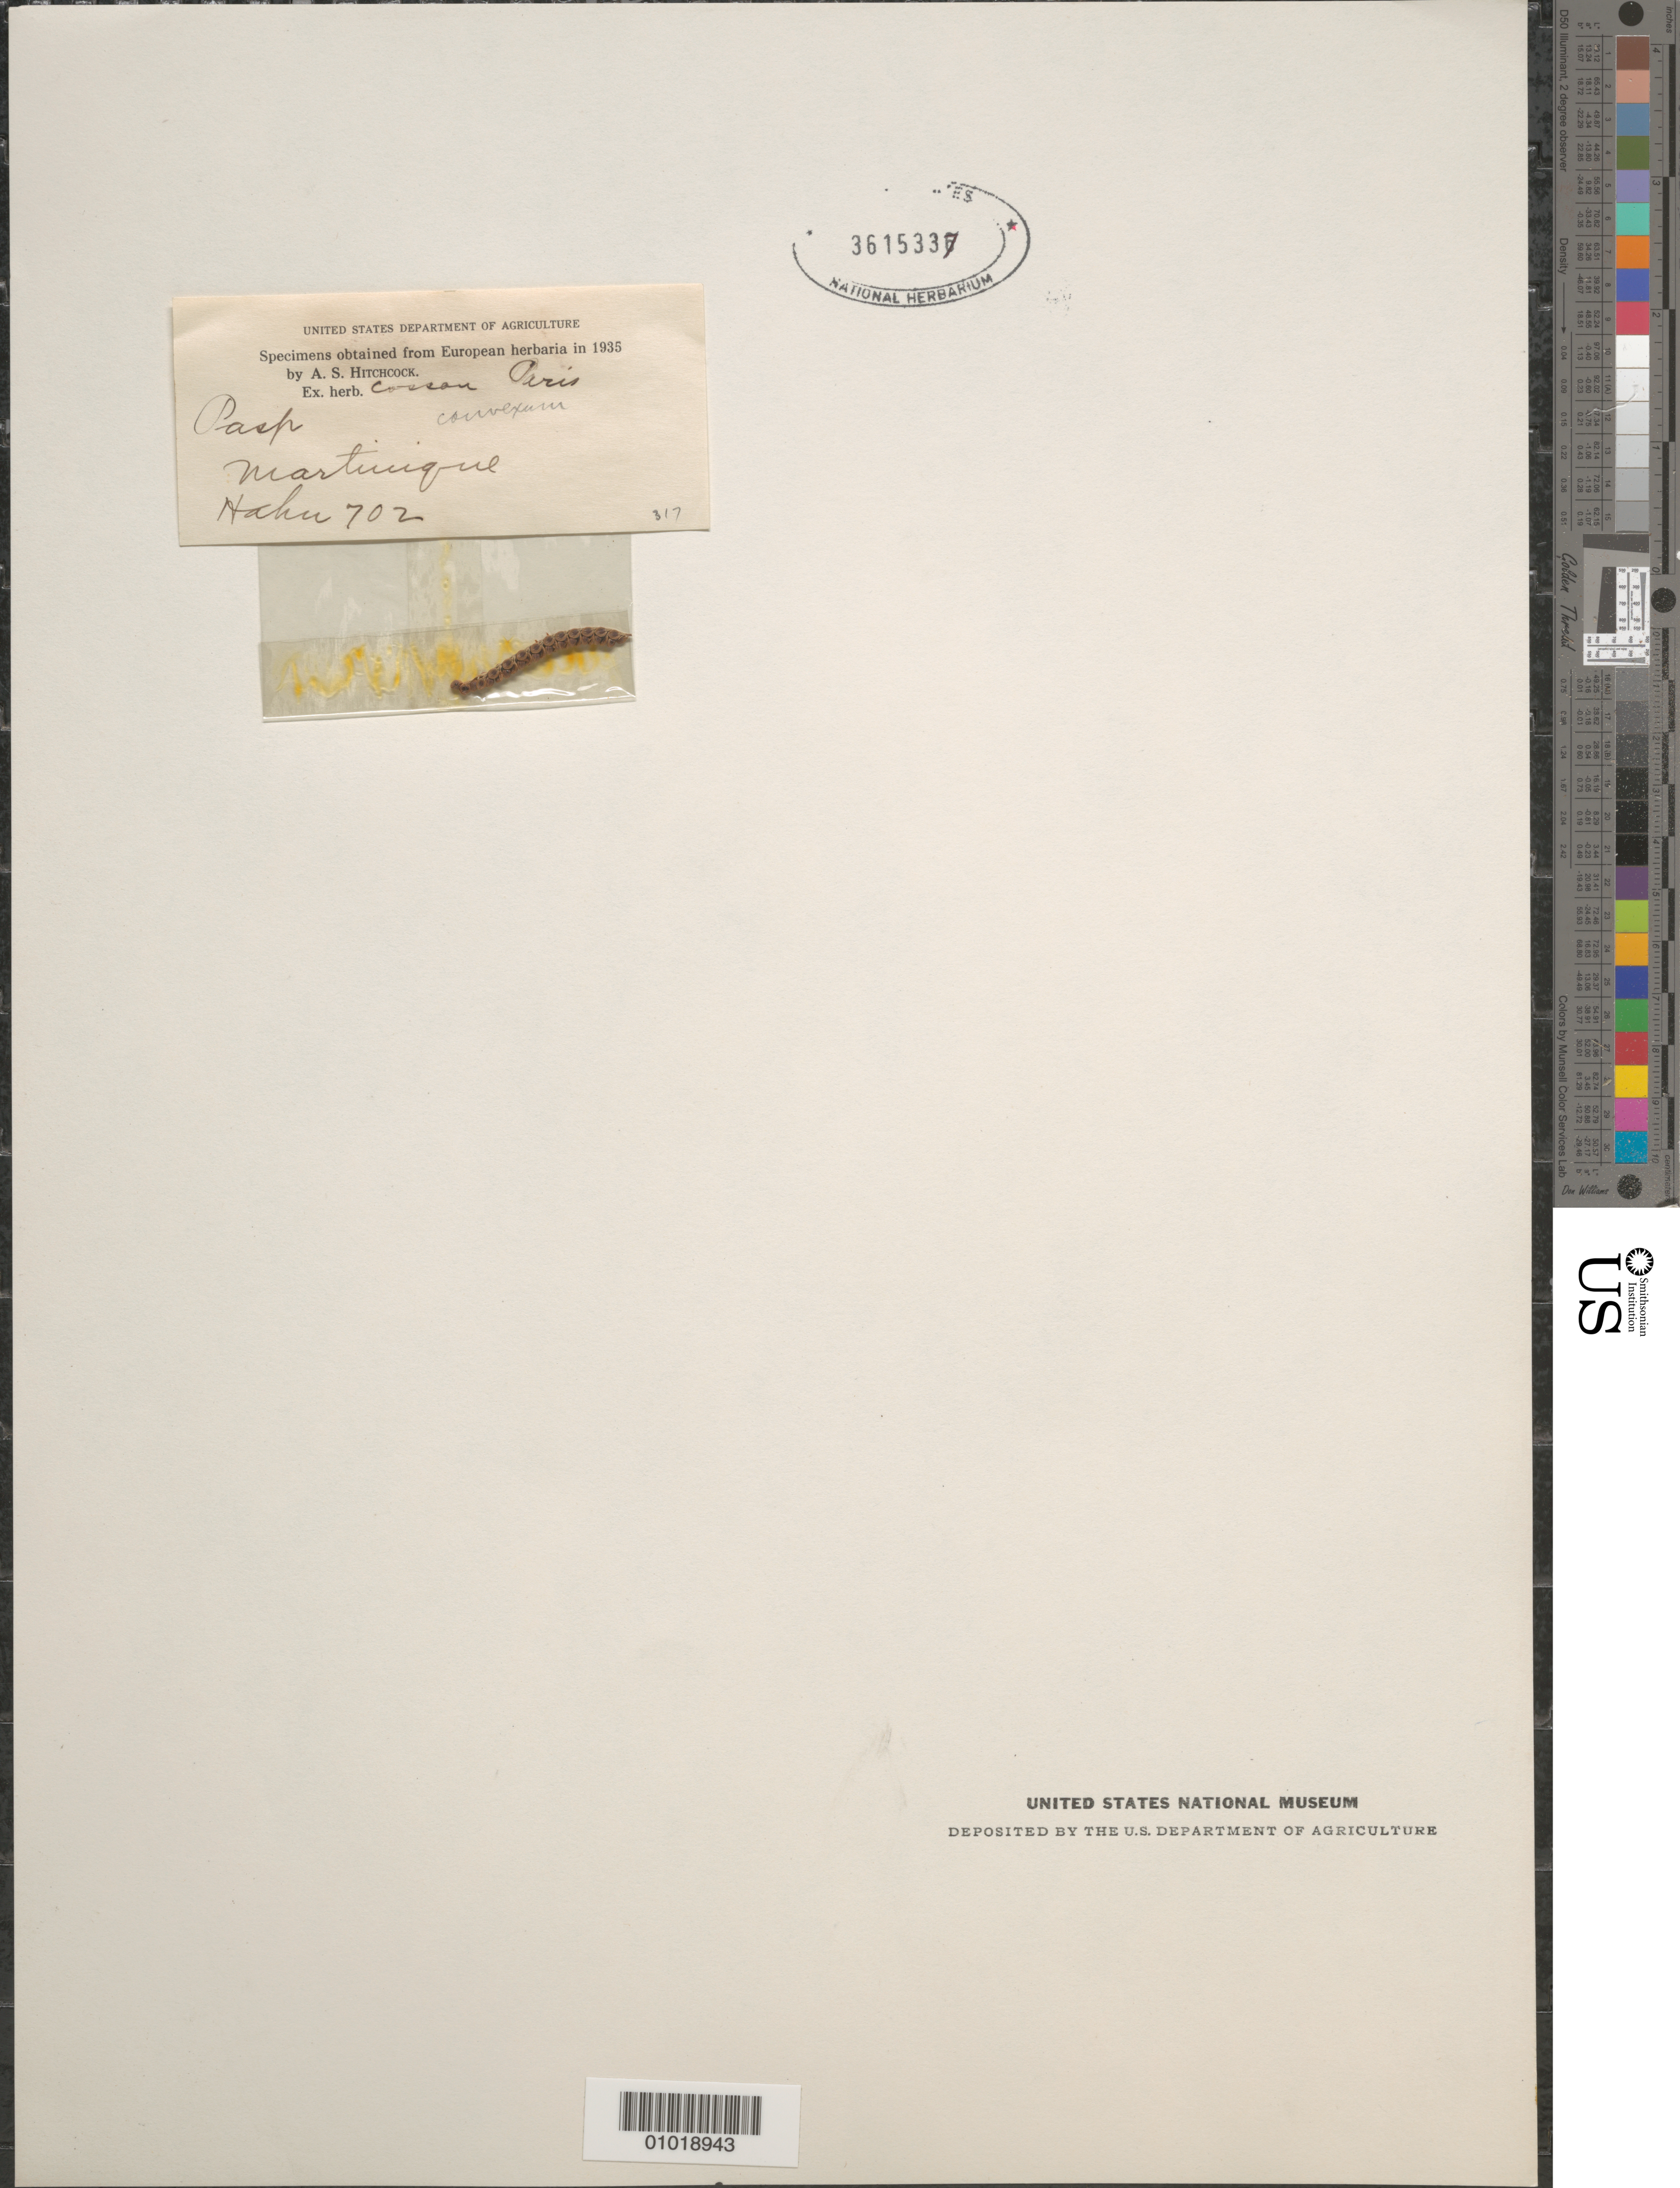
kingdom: Plantae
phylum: Tracheophyta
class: Liliopsida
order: Poales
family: Poaceae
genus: Paspalum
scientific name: Paspalum convexum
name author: Humb. & Bonpl. ex Flüggé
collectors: A. S. Hitchcock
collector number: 702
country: Martinique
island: Martinique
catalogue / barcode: US 3615337